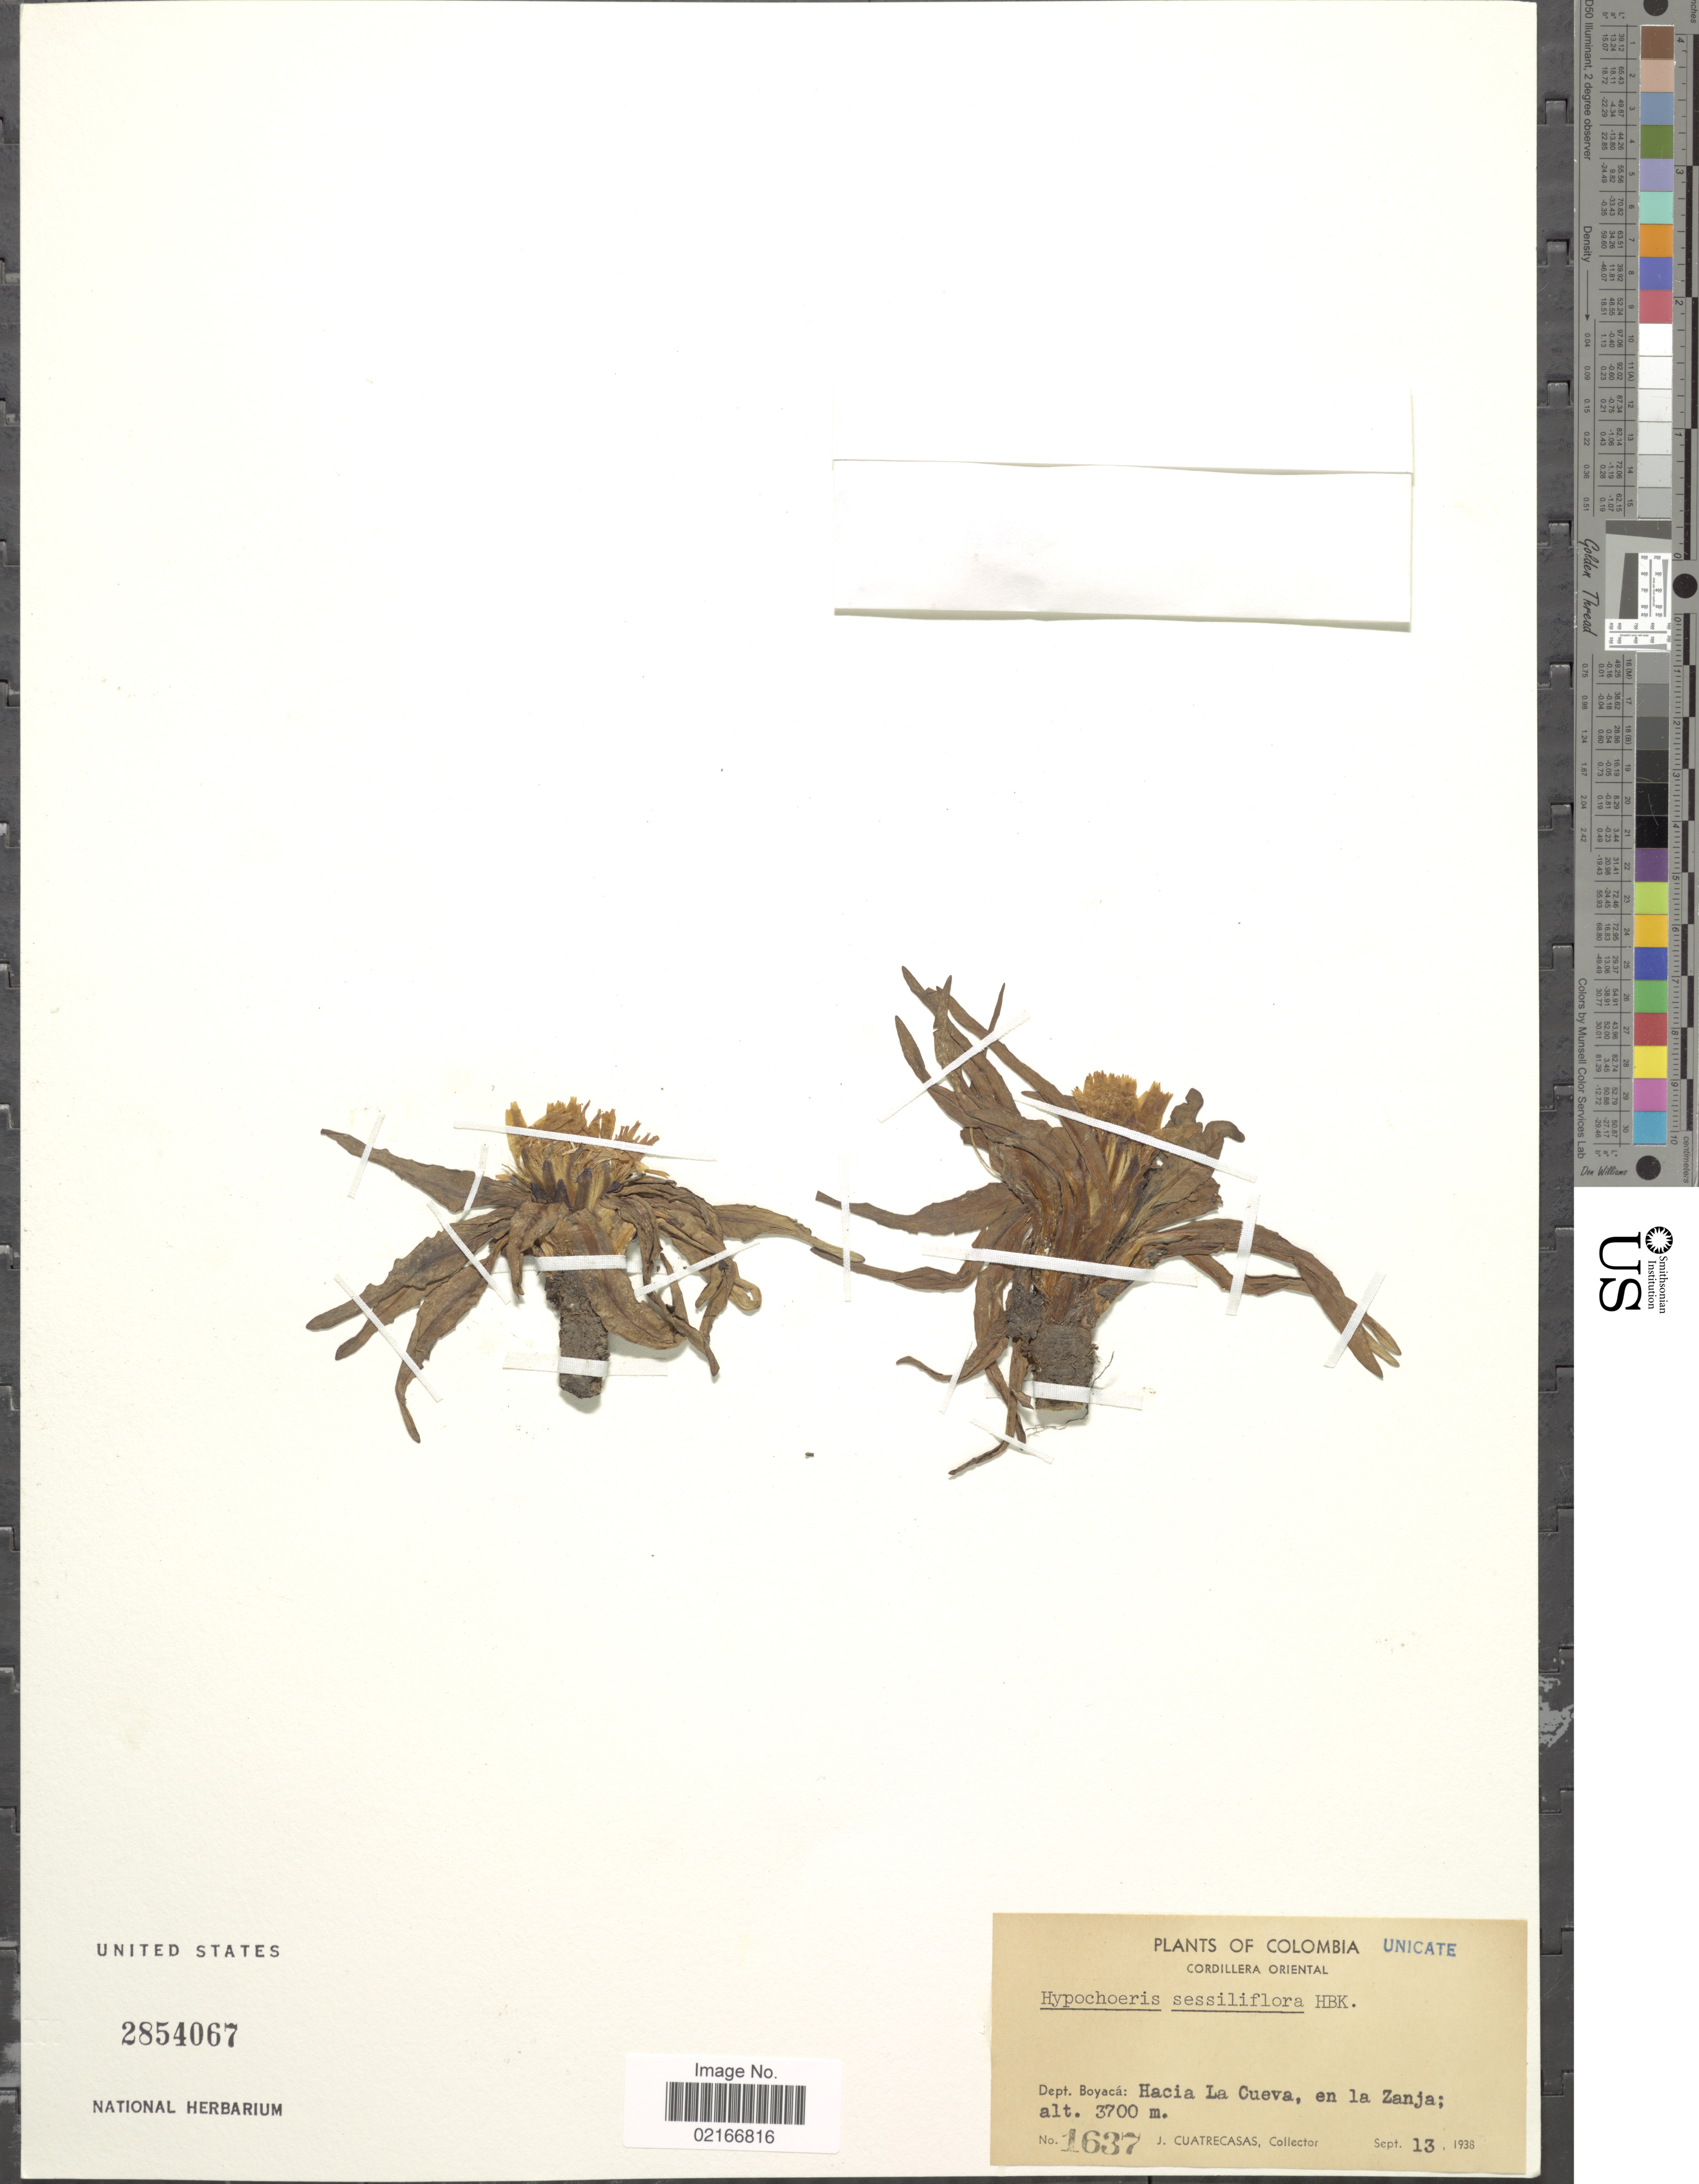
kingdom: Plantae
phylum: Tracheophyta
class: Magnoliopsida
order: Asterales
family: Asteraceae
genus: Hypochaeris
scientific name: Hypochaeris sessiflora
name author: Kunth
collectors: J. Cuatrecasas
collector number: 1637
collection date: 1938-09-13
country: Colombia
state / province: Boyacá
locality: Hacia La Cueva, en la Zanja. Cordillera Oriental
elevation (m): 3700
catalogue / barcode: US 2854067